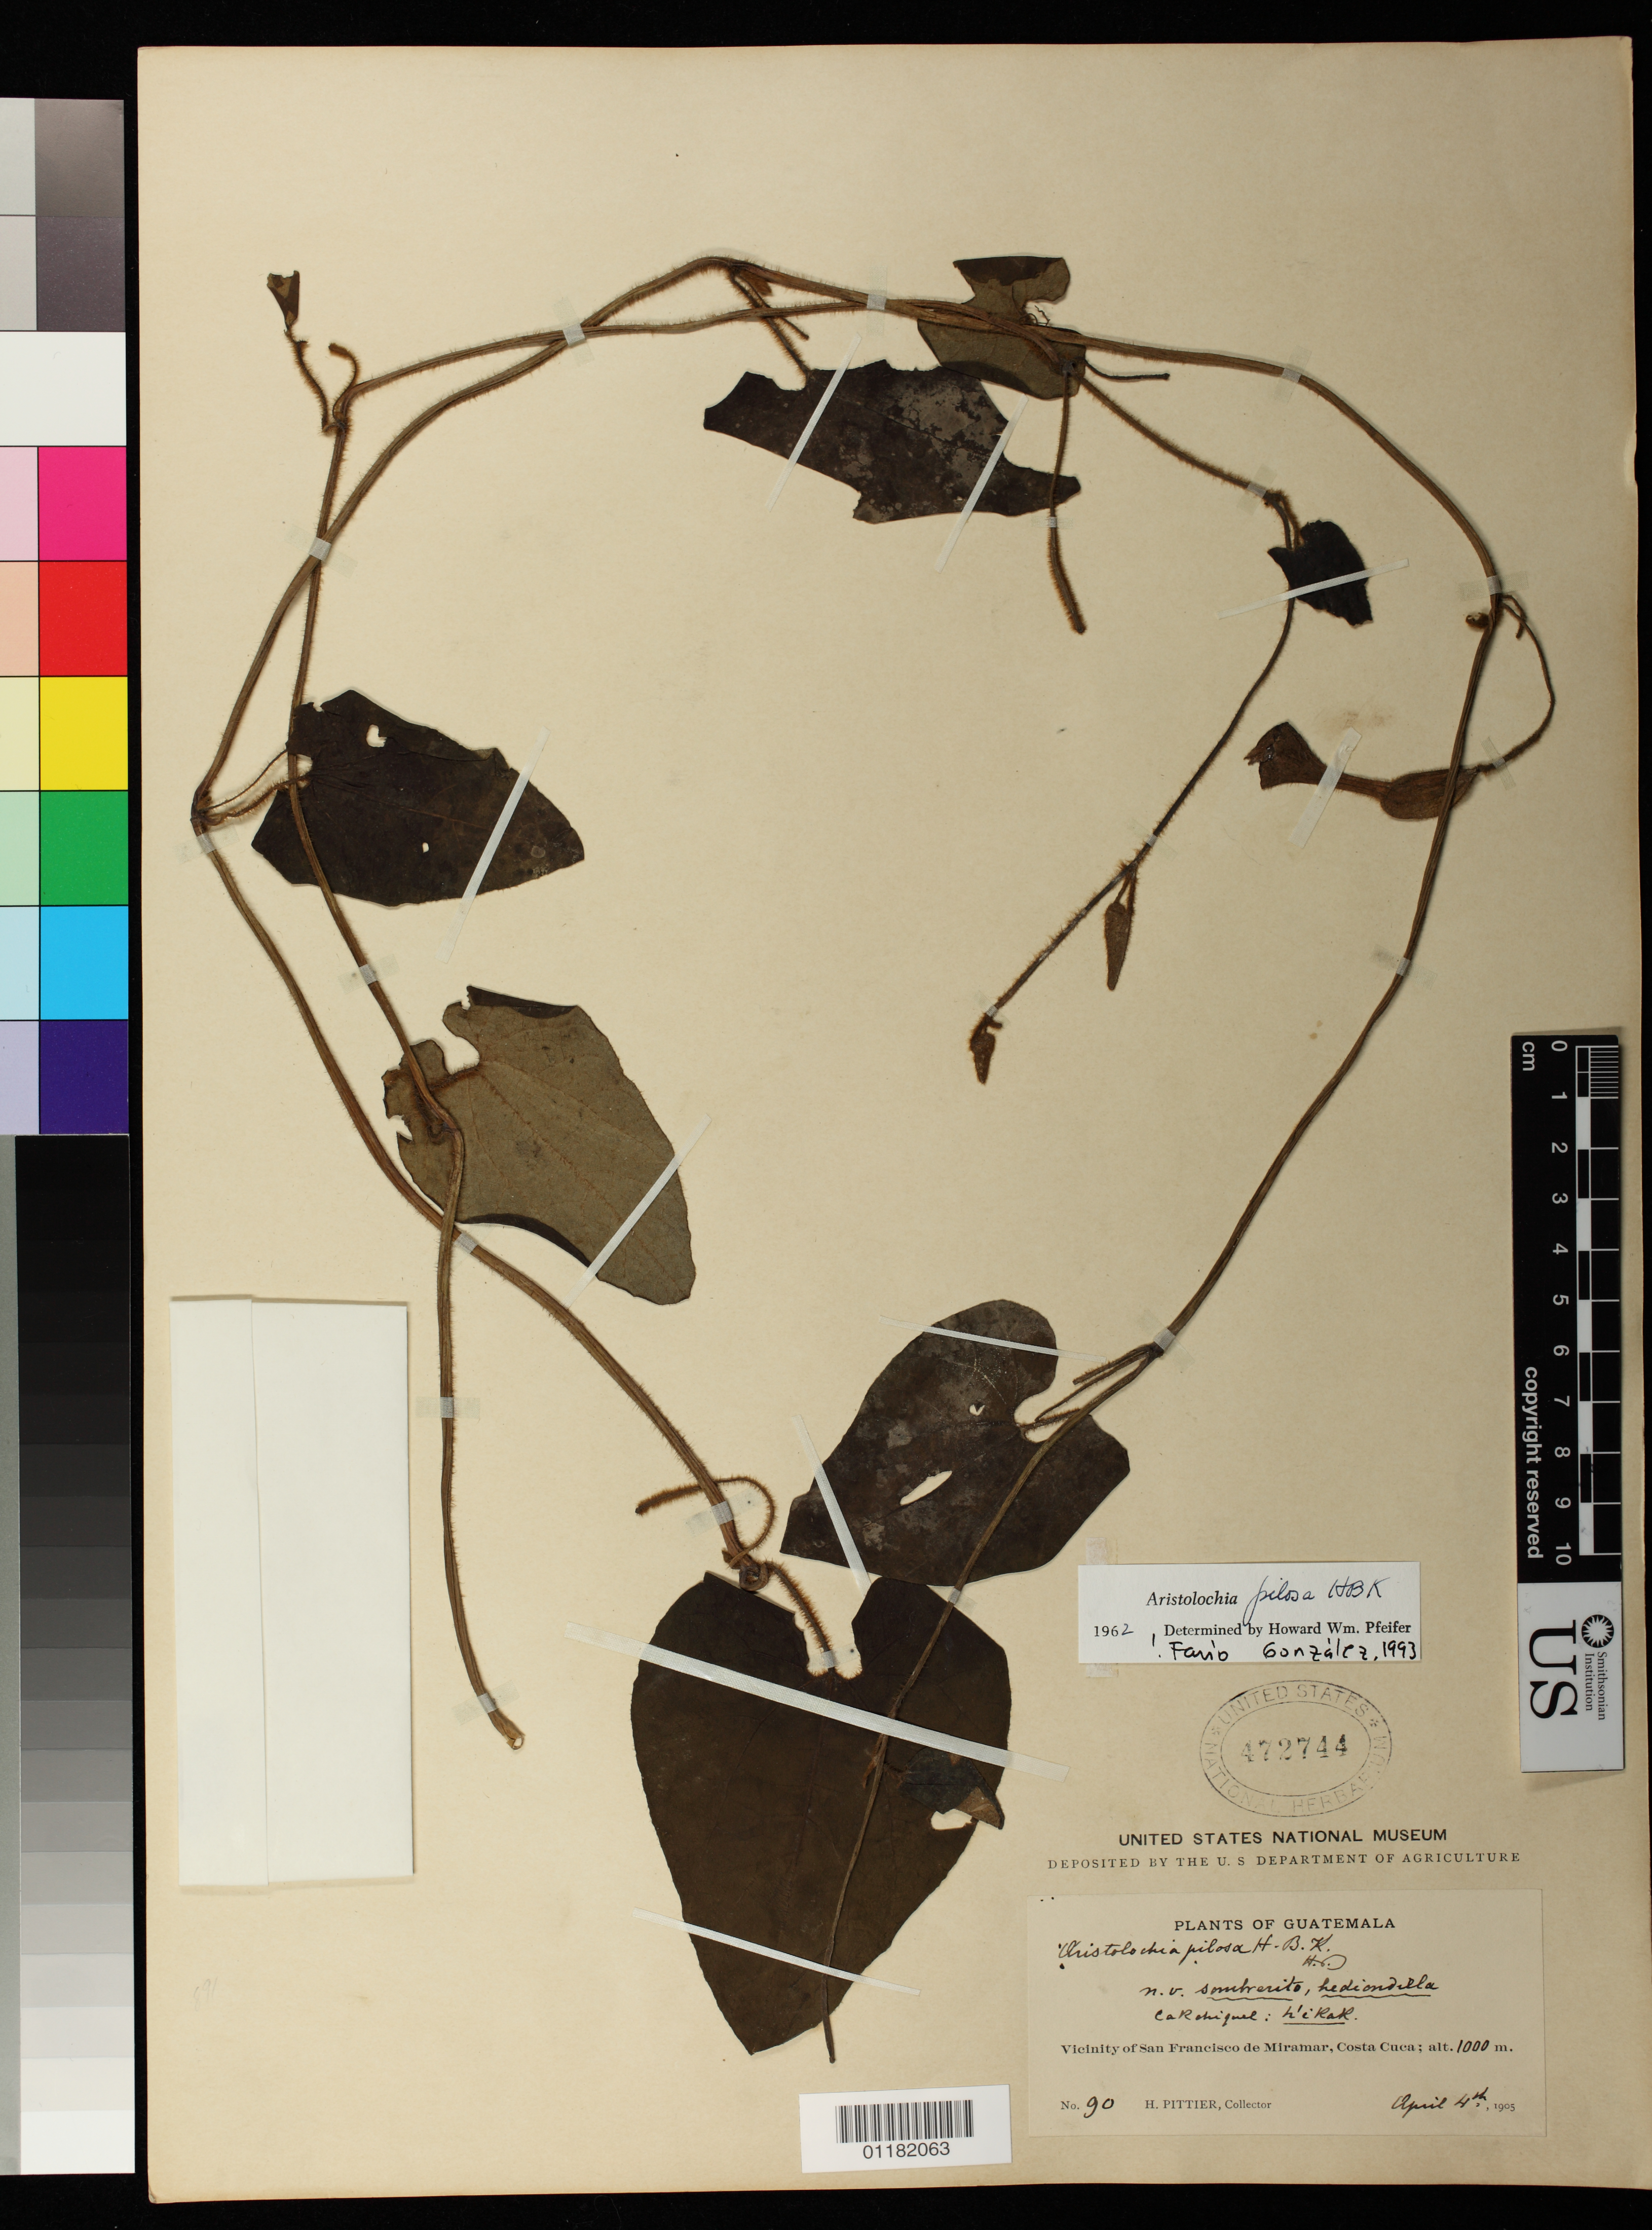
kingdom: Plantae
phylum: Tracheophyta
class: Magnoliopsida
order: Piperales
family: Aristolochiaceae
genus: Aristolochia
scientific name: Aristolochia pilosa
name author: Kunth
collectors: H. F. Pittier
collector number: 90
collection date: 1903-04-04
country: Guatemala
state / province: Quetzaltenango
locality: Vicinity of San Francisco de Miramar, Costa Cuca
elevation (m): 1000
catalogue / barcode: US 472744